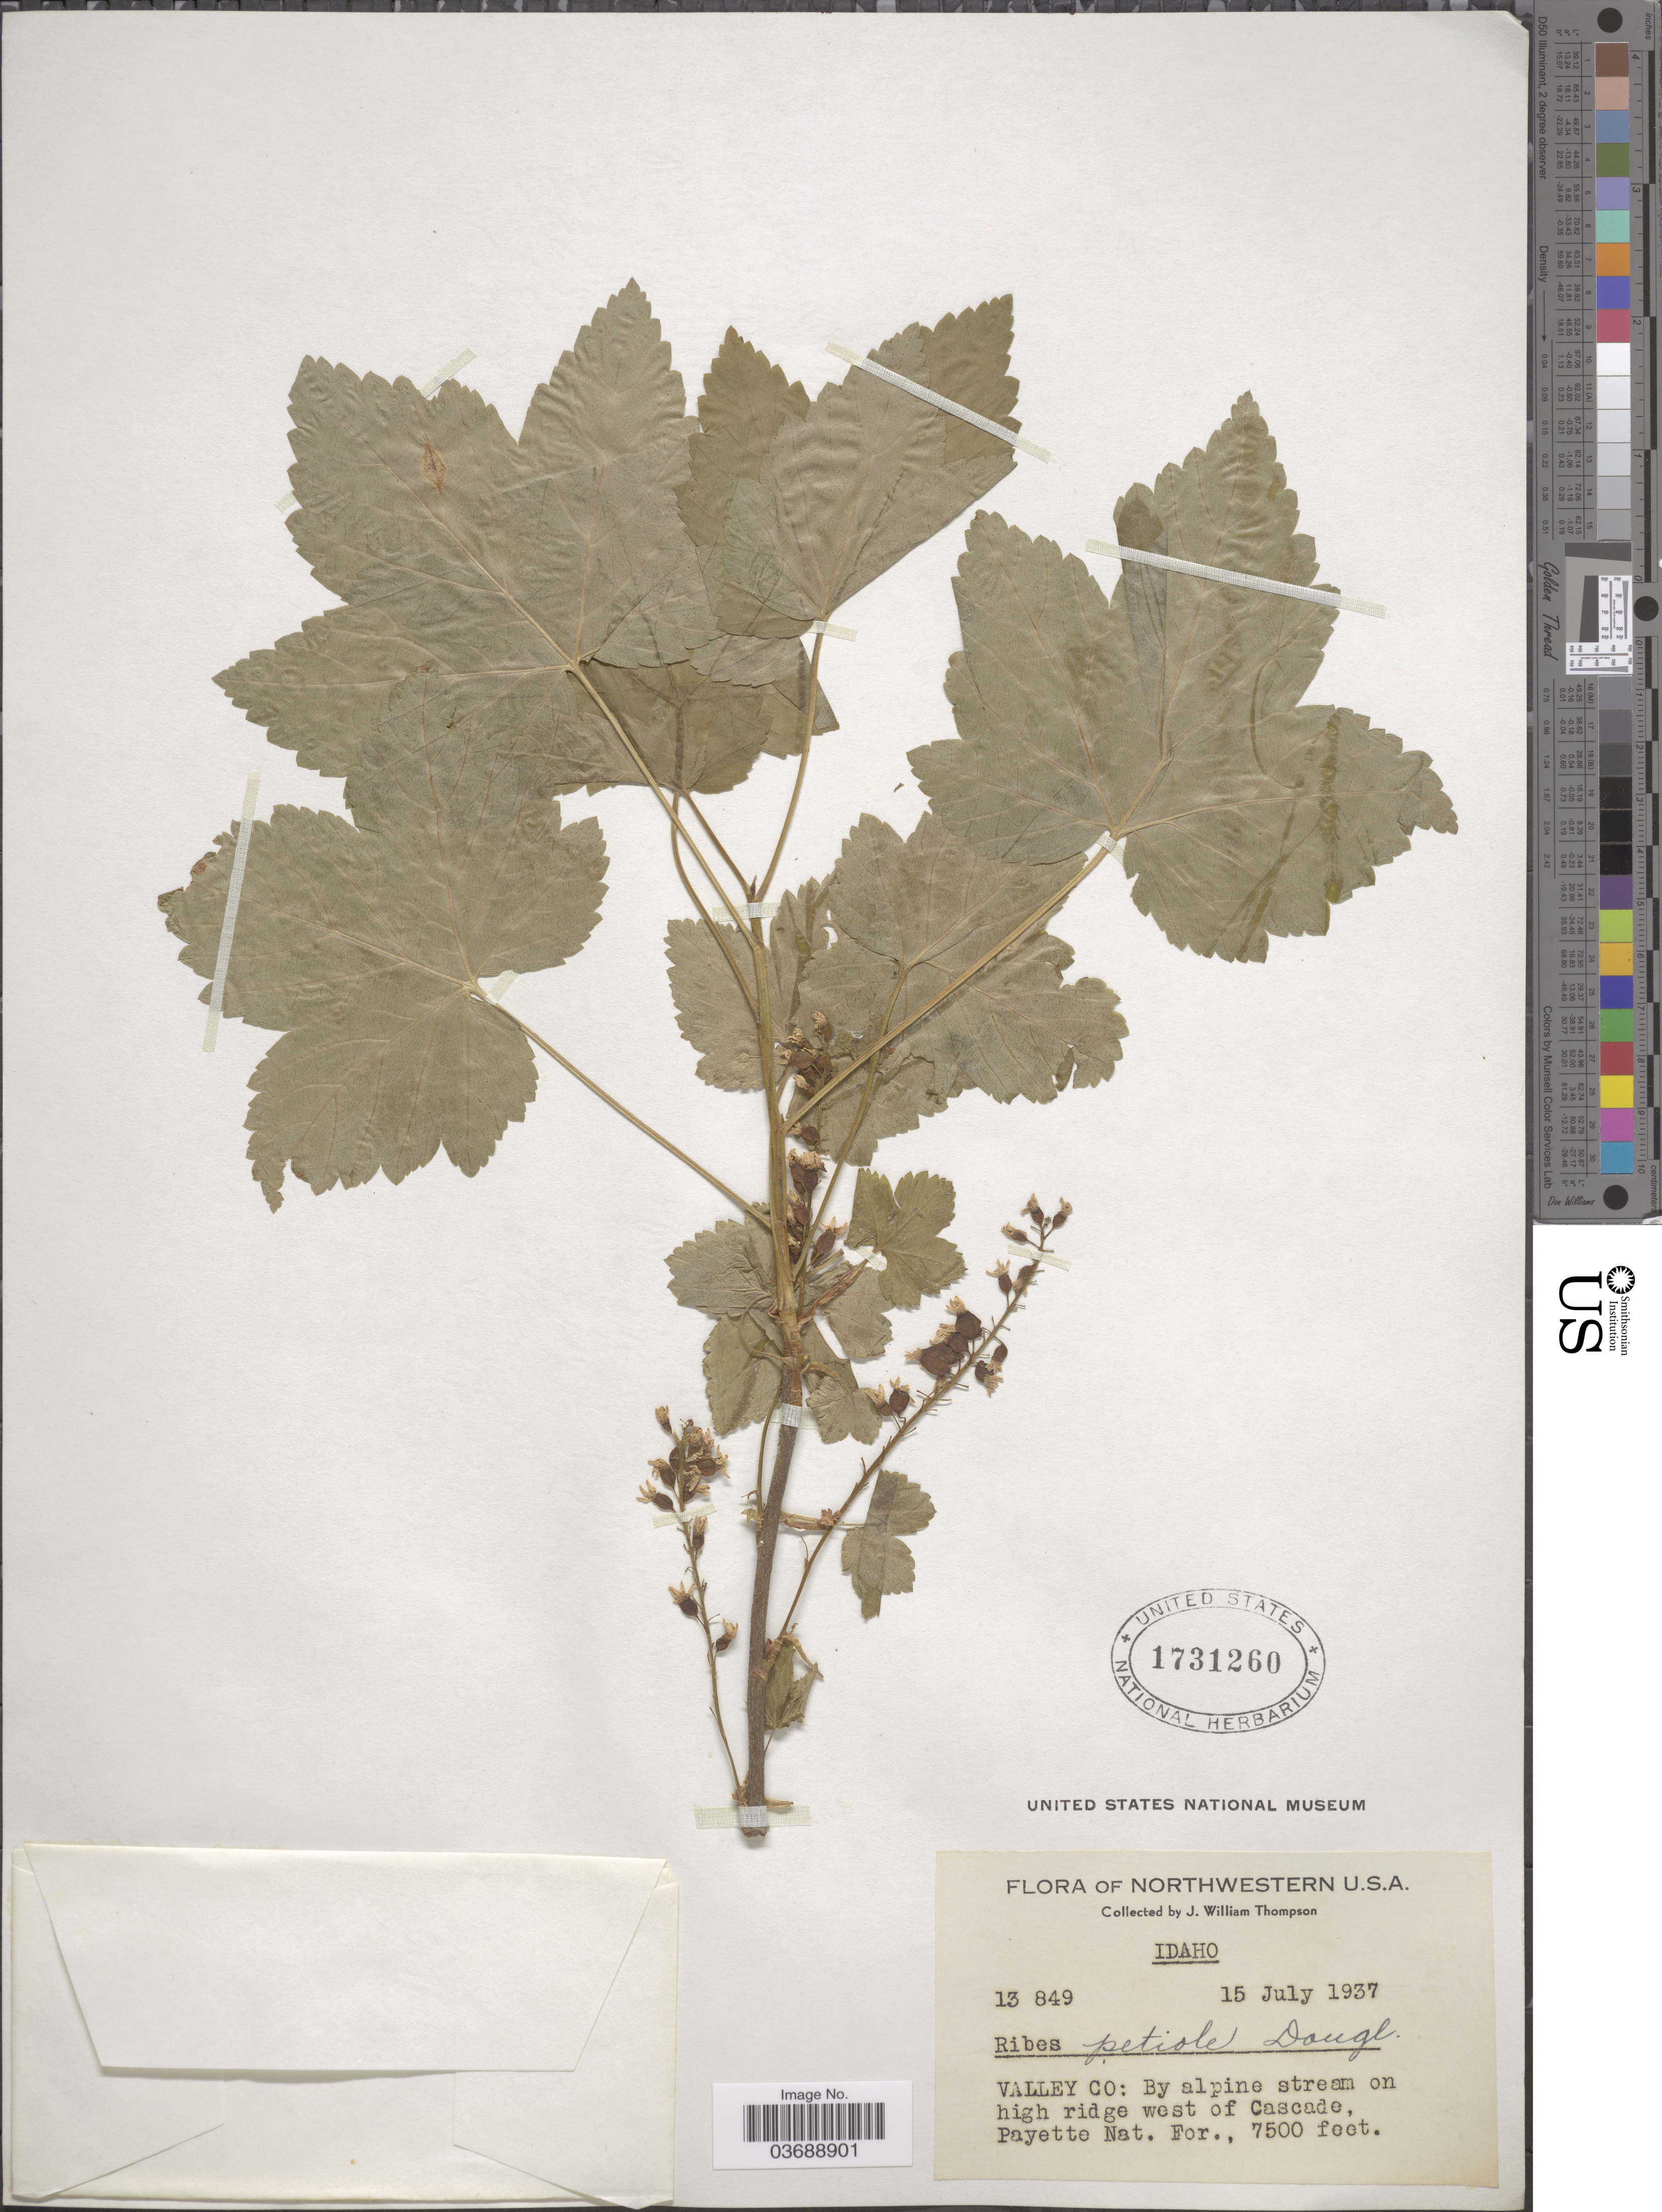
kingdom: Plantae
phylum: Tracheophyta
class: Magnoliopsida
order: Saxifragales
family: Grossulariaceae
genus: Ribes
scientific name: Ribes petiolare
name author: Douglas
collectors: J. W. Thompson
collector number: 13849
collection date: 1937-07-15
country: United States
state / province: Idaho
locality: Northwestern U.S.A. Valley Co: By alpine stream on high ridge west of Cascade, Payette Nat. For.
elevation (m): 2286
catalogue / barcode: US 1731260